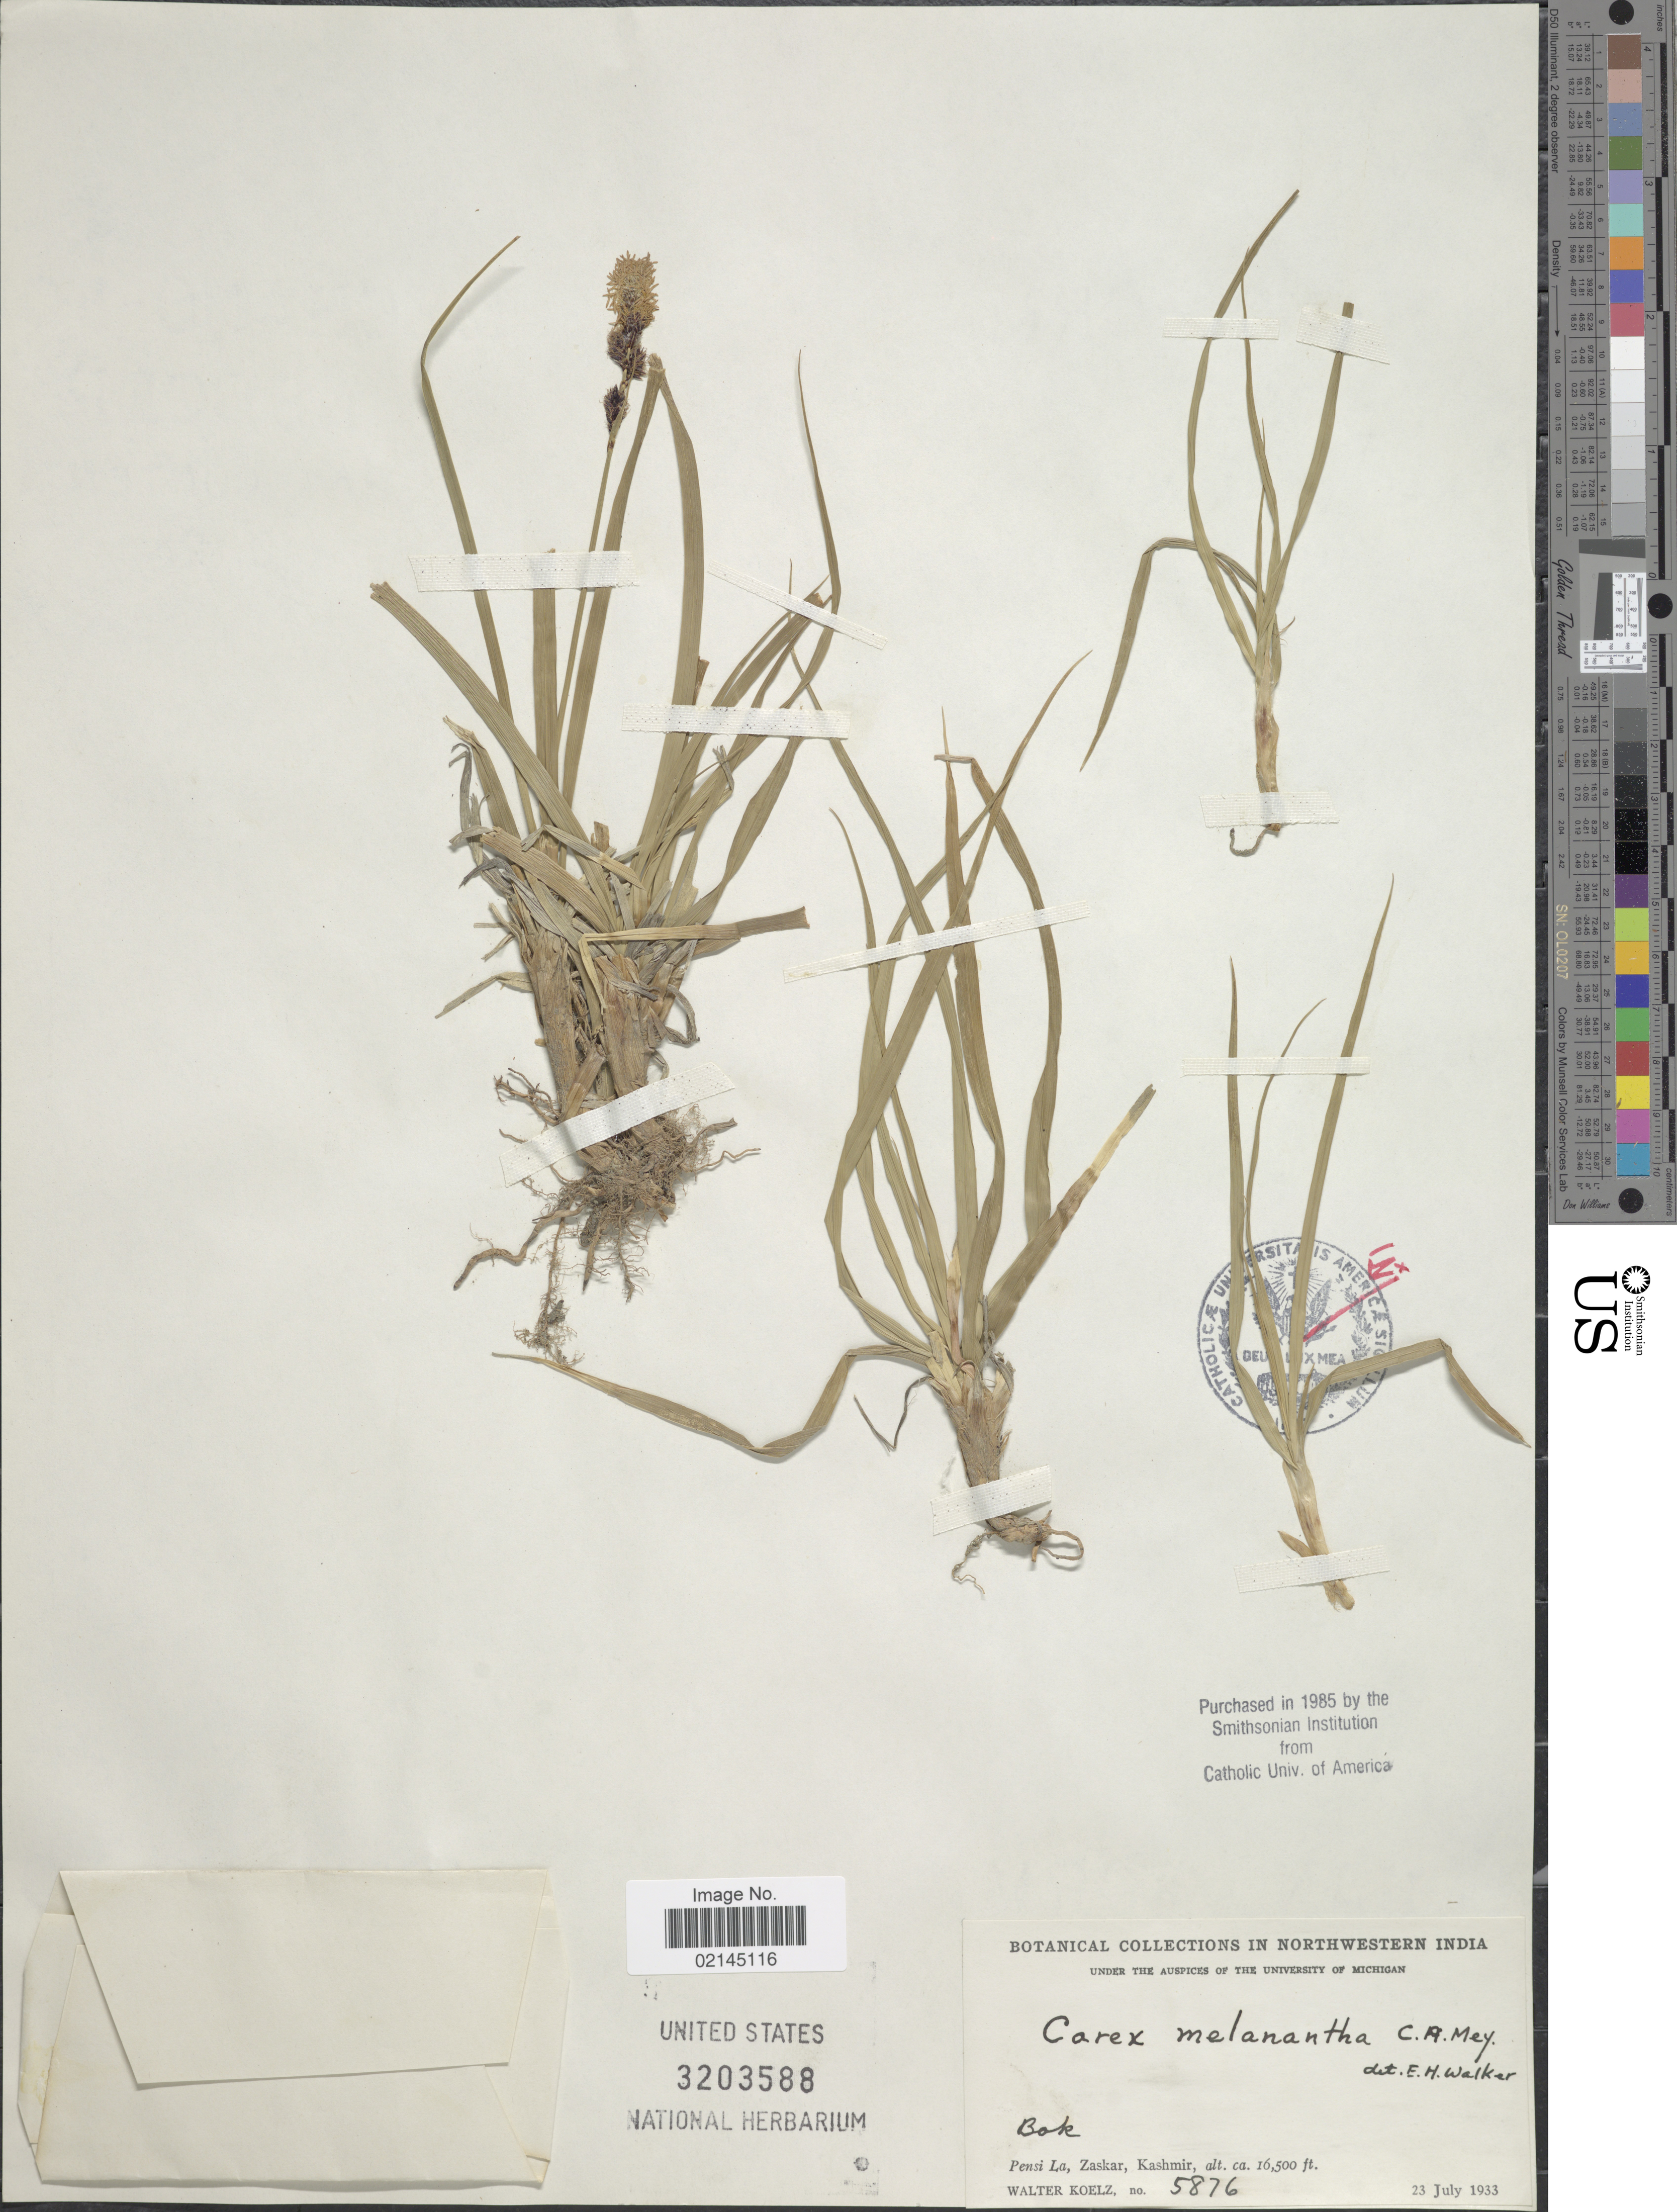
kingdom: Plantae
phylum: Tracheophyta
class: Liliopsida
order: Poales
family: Cyperaceae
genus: Carex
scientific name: Carex melanantha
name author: C.A. Mey.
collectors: W. N. Koelz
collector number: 5876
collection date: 1933-07-23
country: India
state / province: Jammu and Kashmir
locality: Northwestern India, Bok, Pensi La, Zaskar, Kashmir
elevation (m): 5029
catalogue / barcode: US 3203588